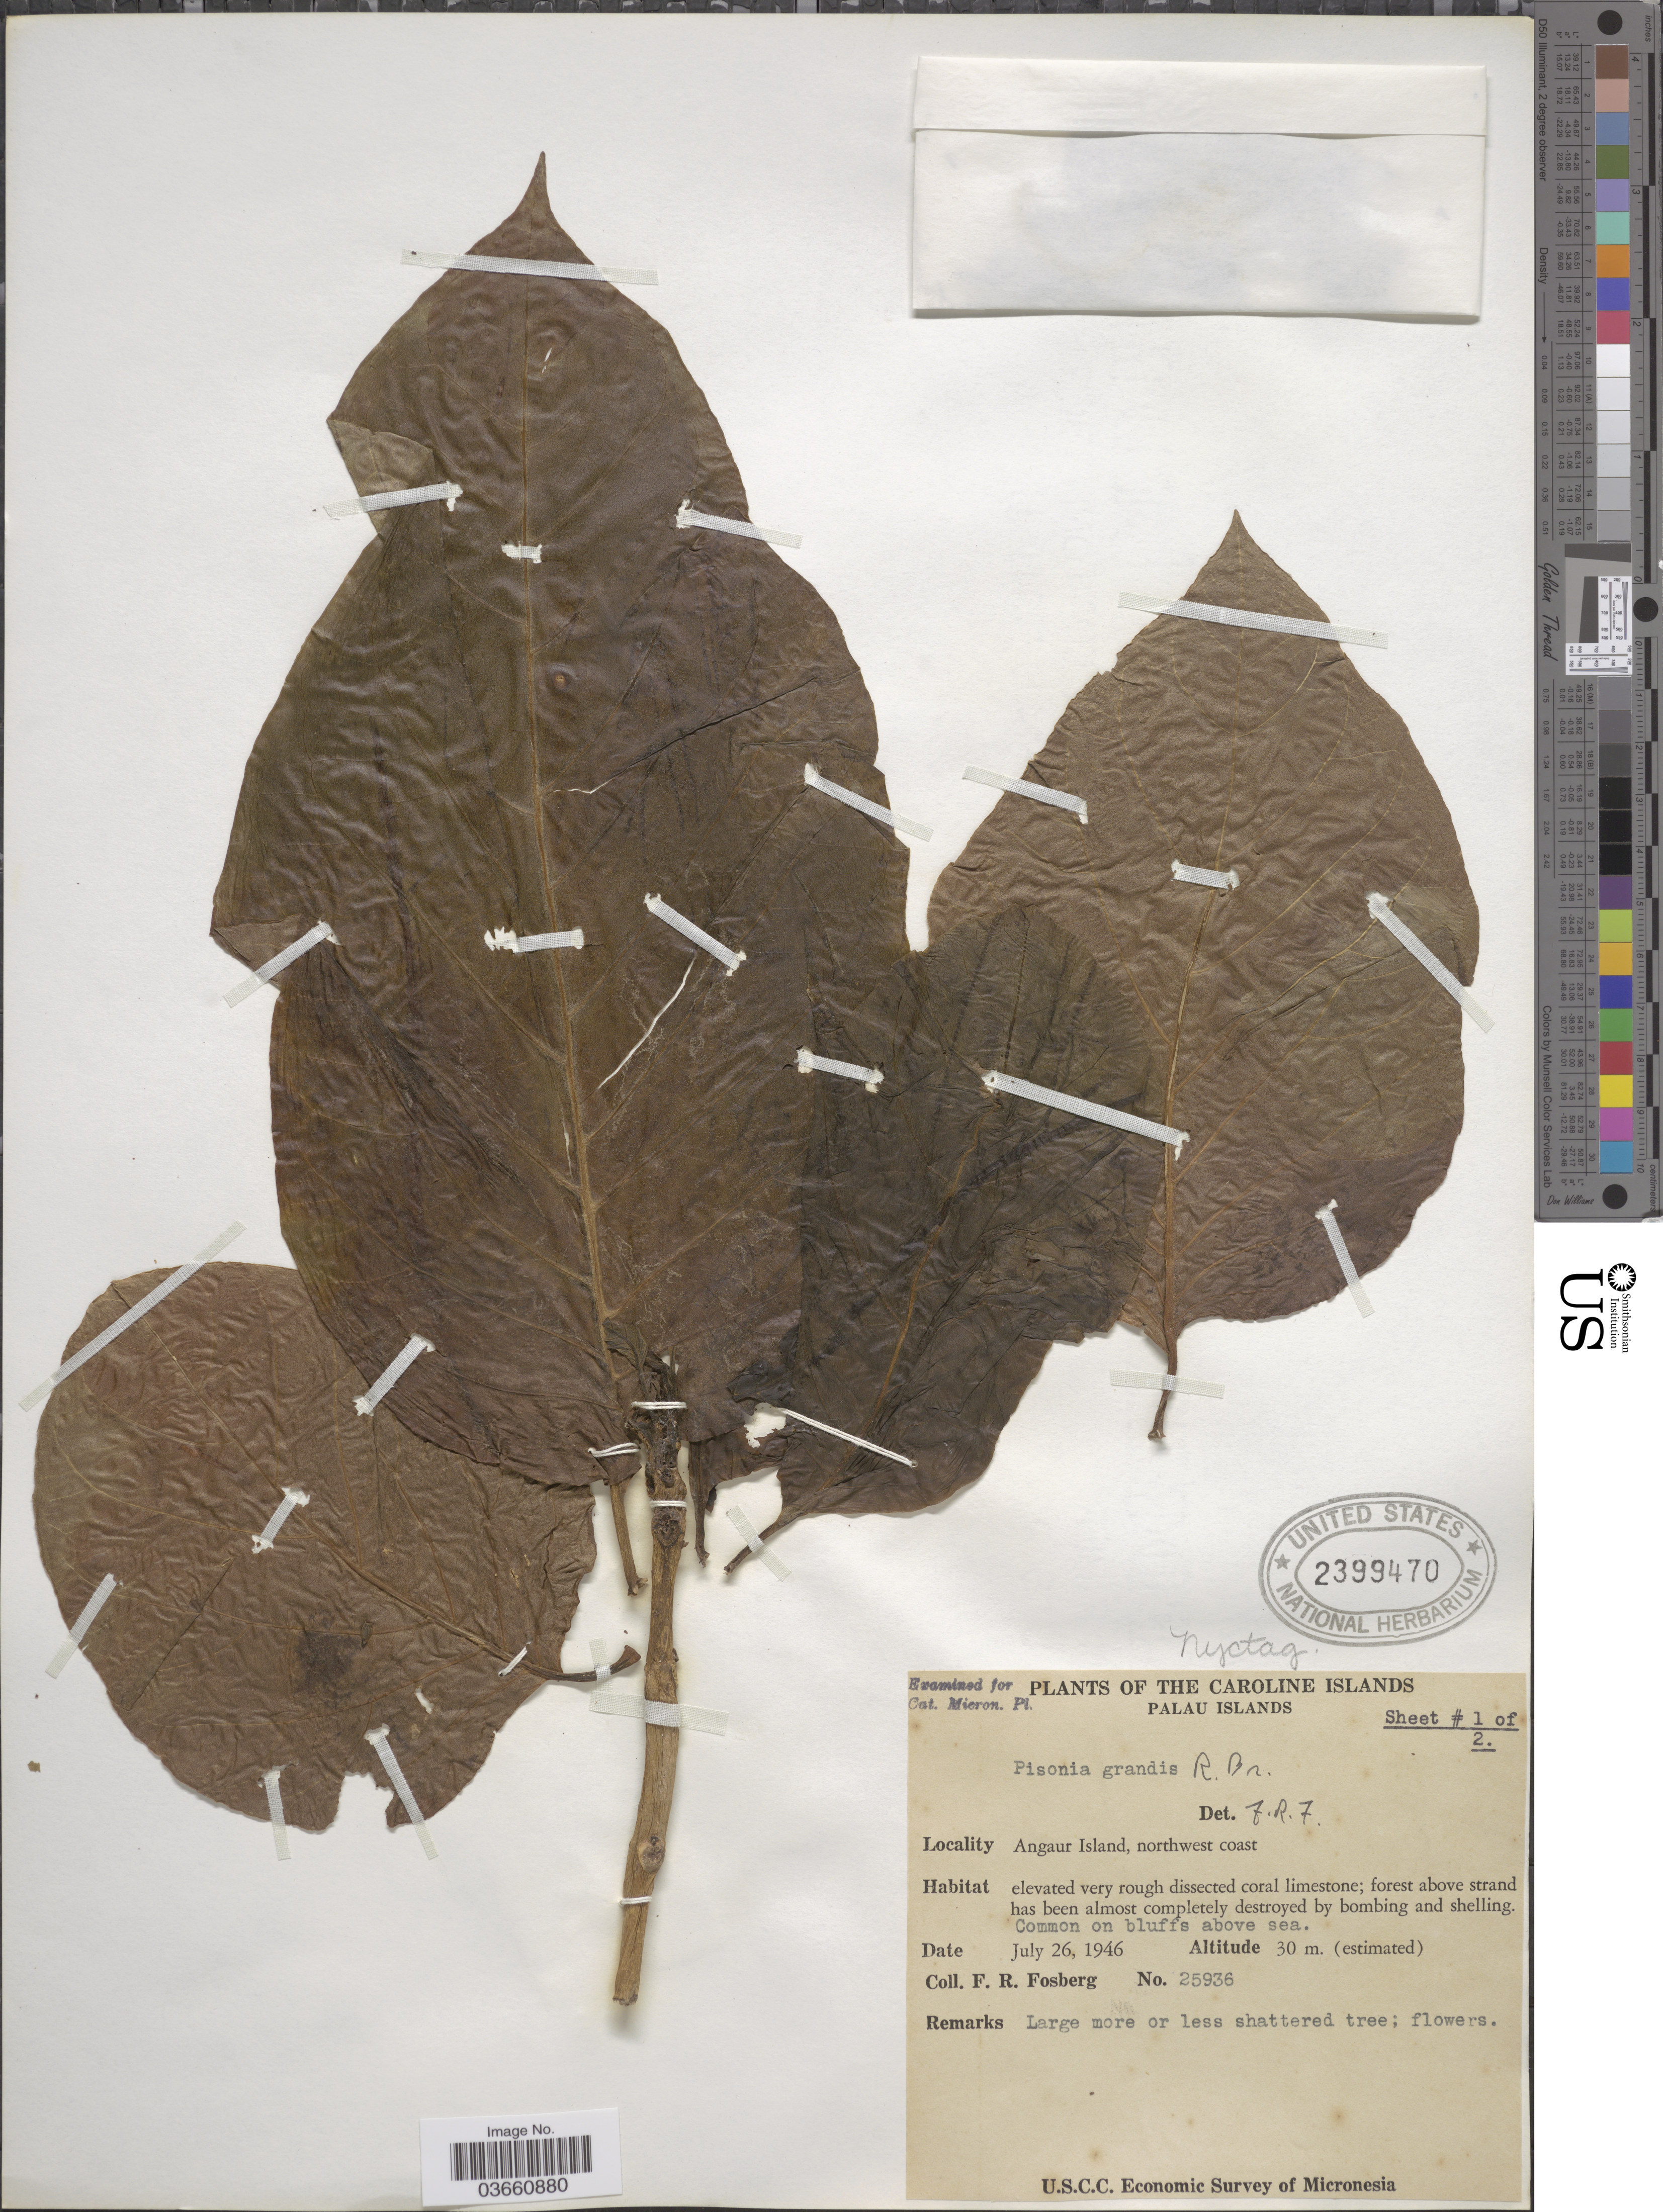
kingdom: Plantae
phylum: Tracheophyta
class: Magnoliopsida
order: Caryophyllales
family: Nyctaginaceae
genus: Pisonia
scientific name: Pisonia grandis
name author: R. Br.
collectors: F. R. Fosberg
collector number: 25936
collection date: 1946-07-26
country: Palau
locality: Caroline Islands. Palau Islands. Angaur Island, northwest coast.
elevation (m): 30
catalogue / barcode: US 2399470